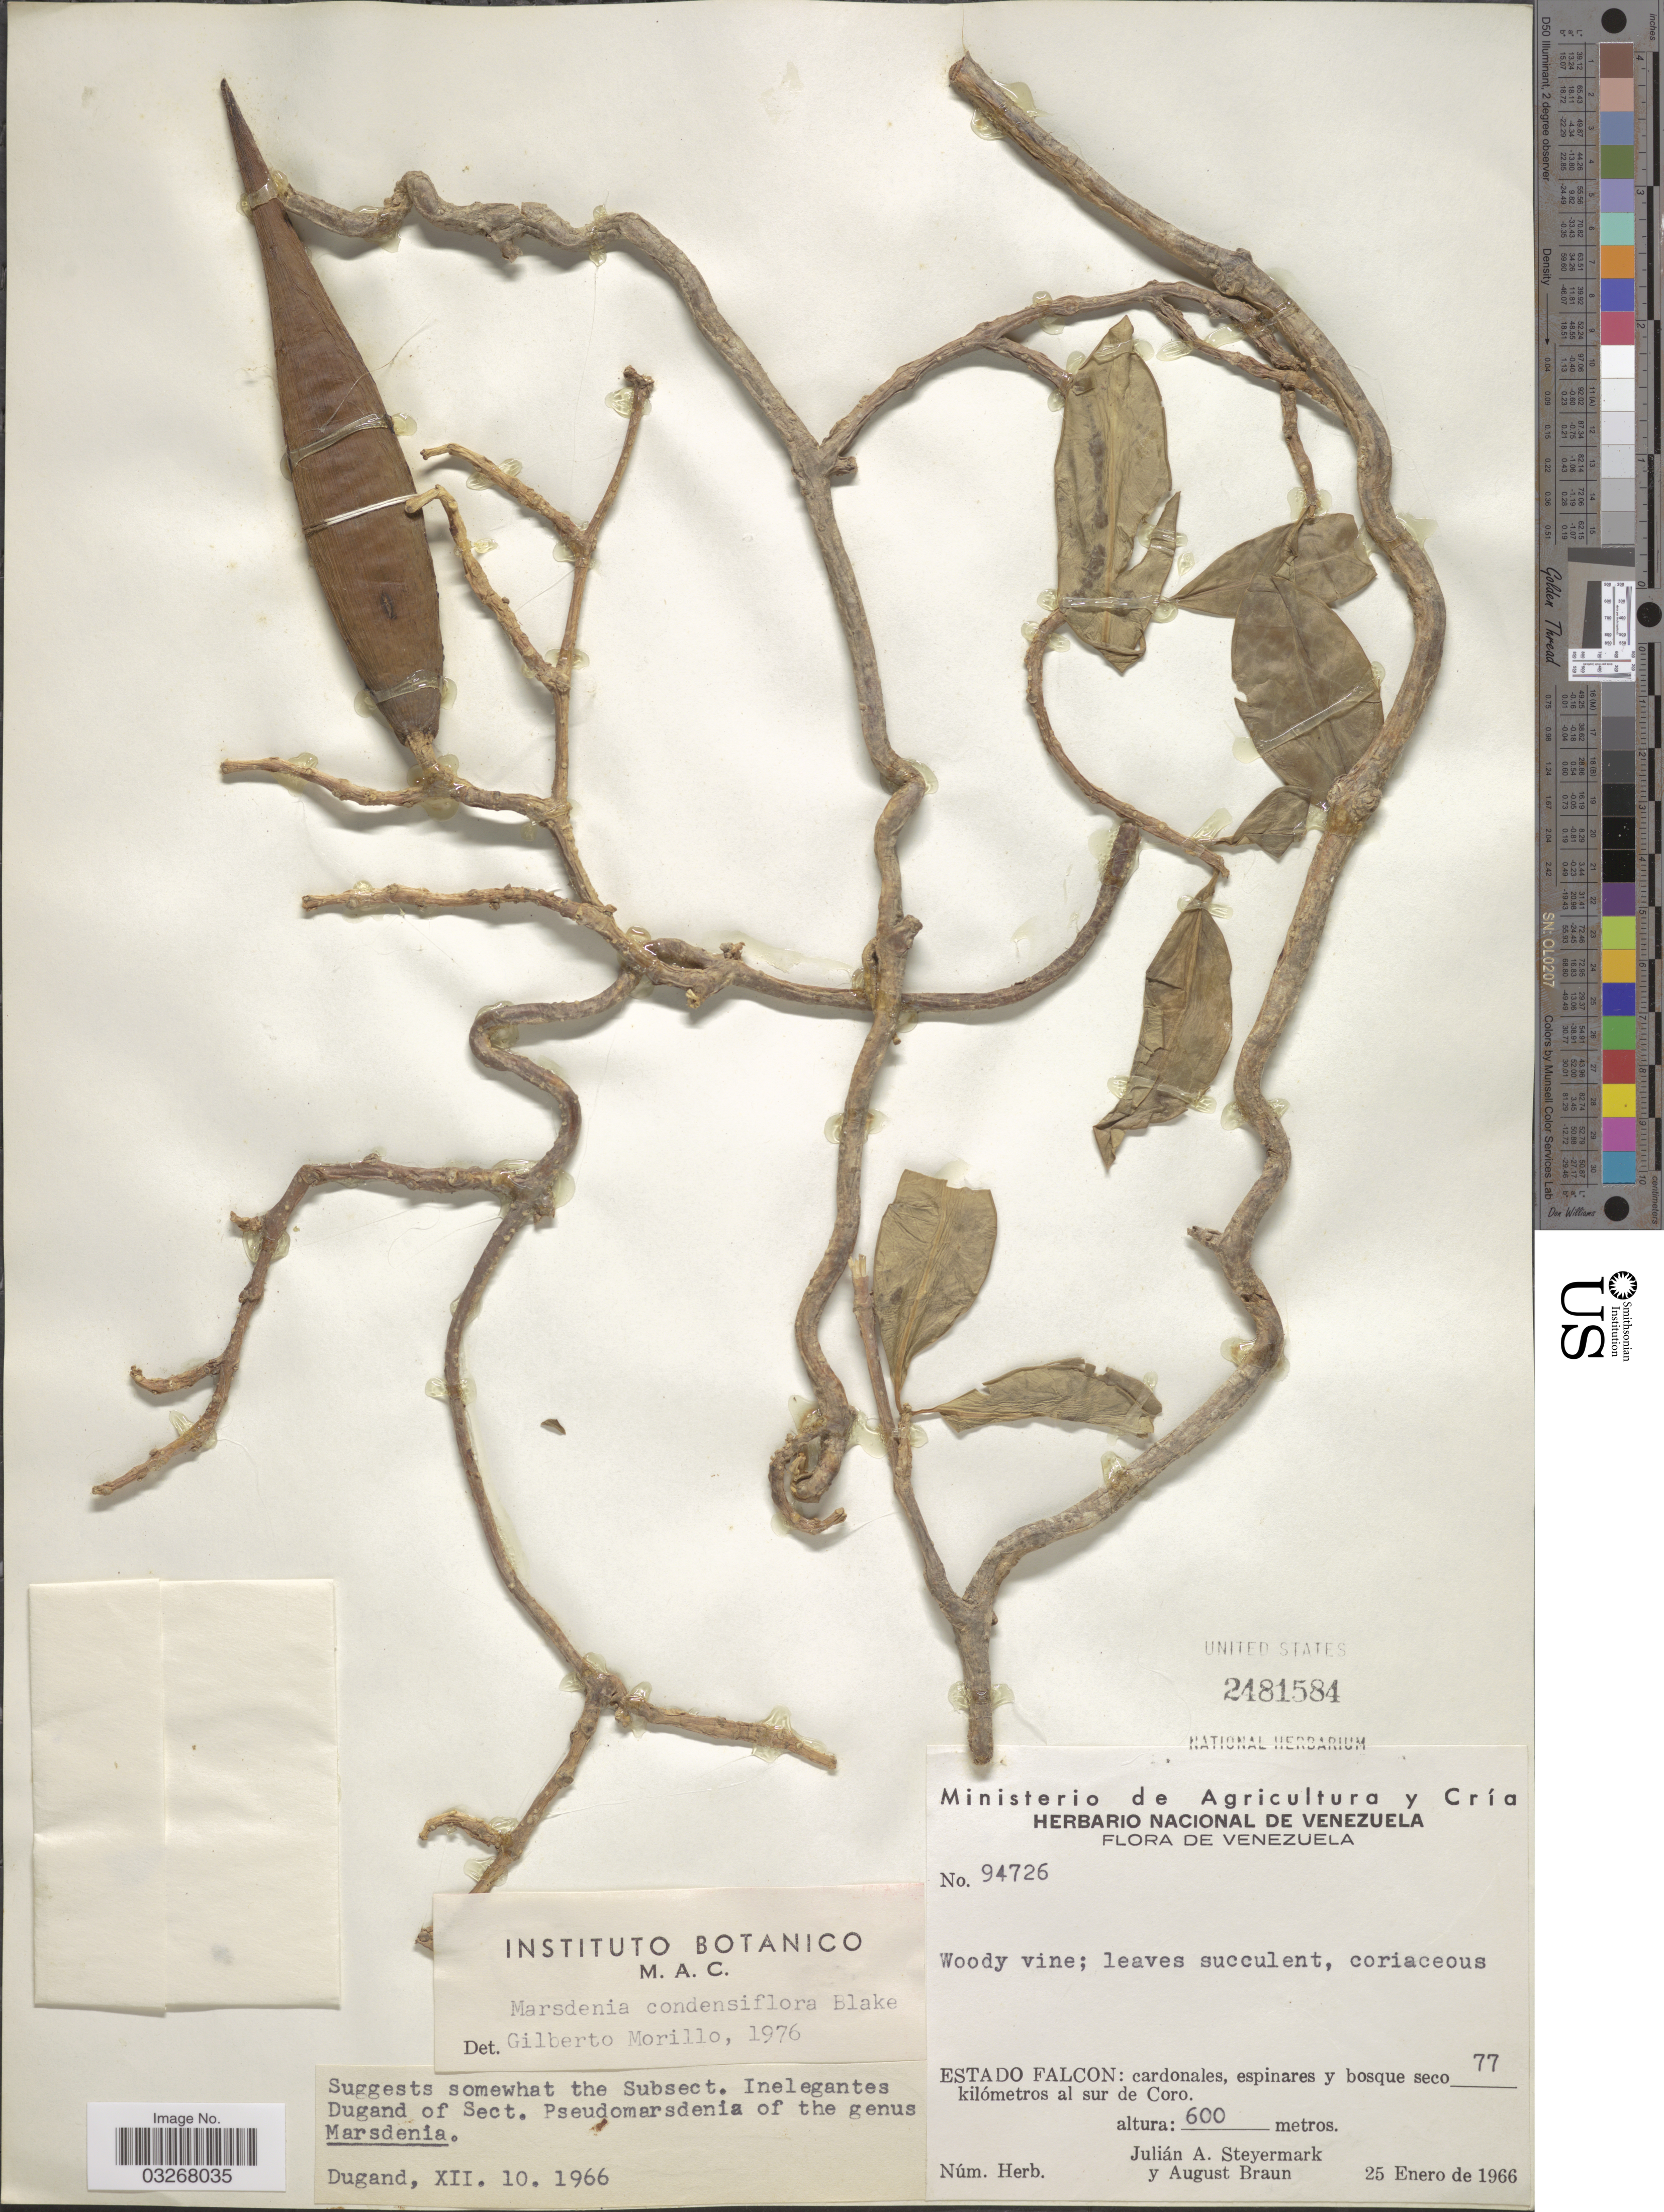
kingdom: Plantae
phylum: Tracheophyta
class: Magnoliopsida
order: Gentianales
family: Apocynaceae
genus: Marsdenia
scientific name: Marsdenia condensiflora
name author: S.F. Blake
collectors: J. Steyermark & A. Braun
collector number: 94726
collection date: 1966-01-25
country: Venezuela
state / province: Falcón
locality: Estado Falcon: cardonales, espinares y bosque seco 77 kilómetros al sur de Coro.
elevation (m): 600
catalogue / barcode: US 2481584